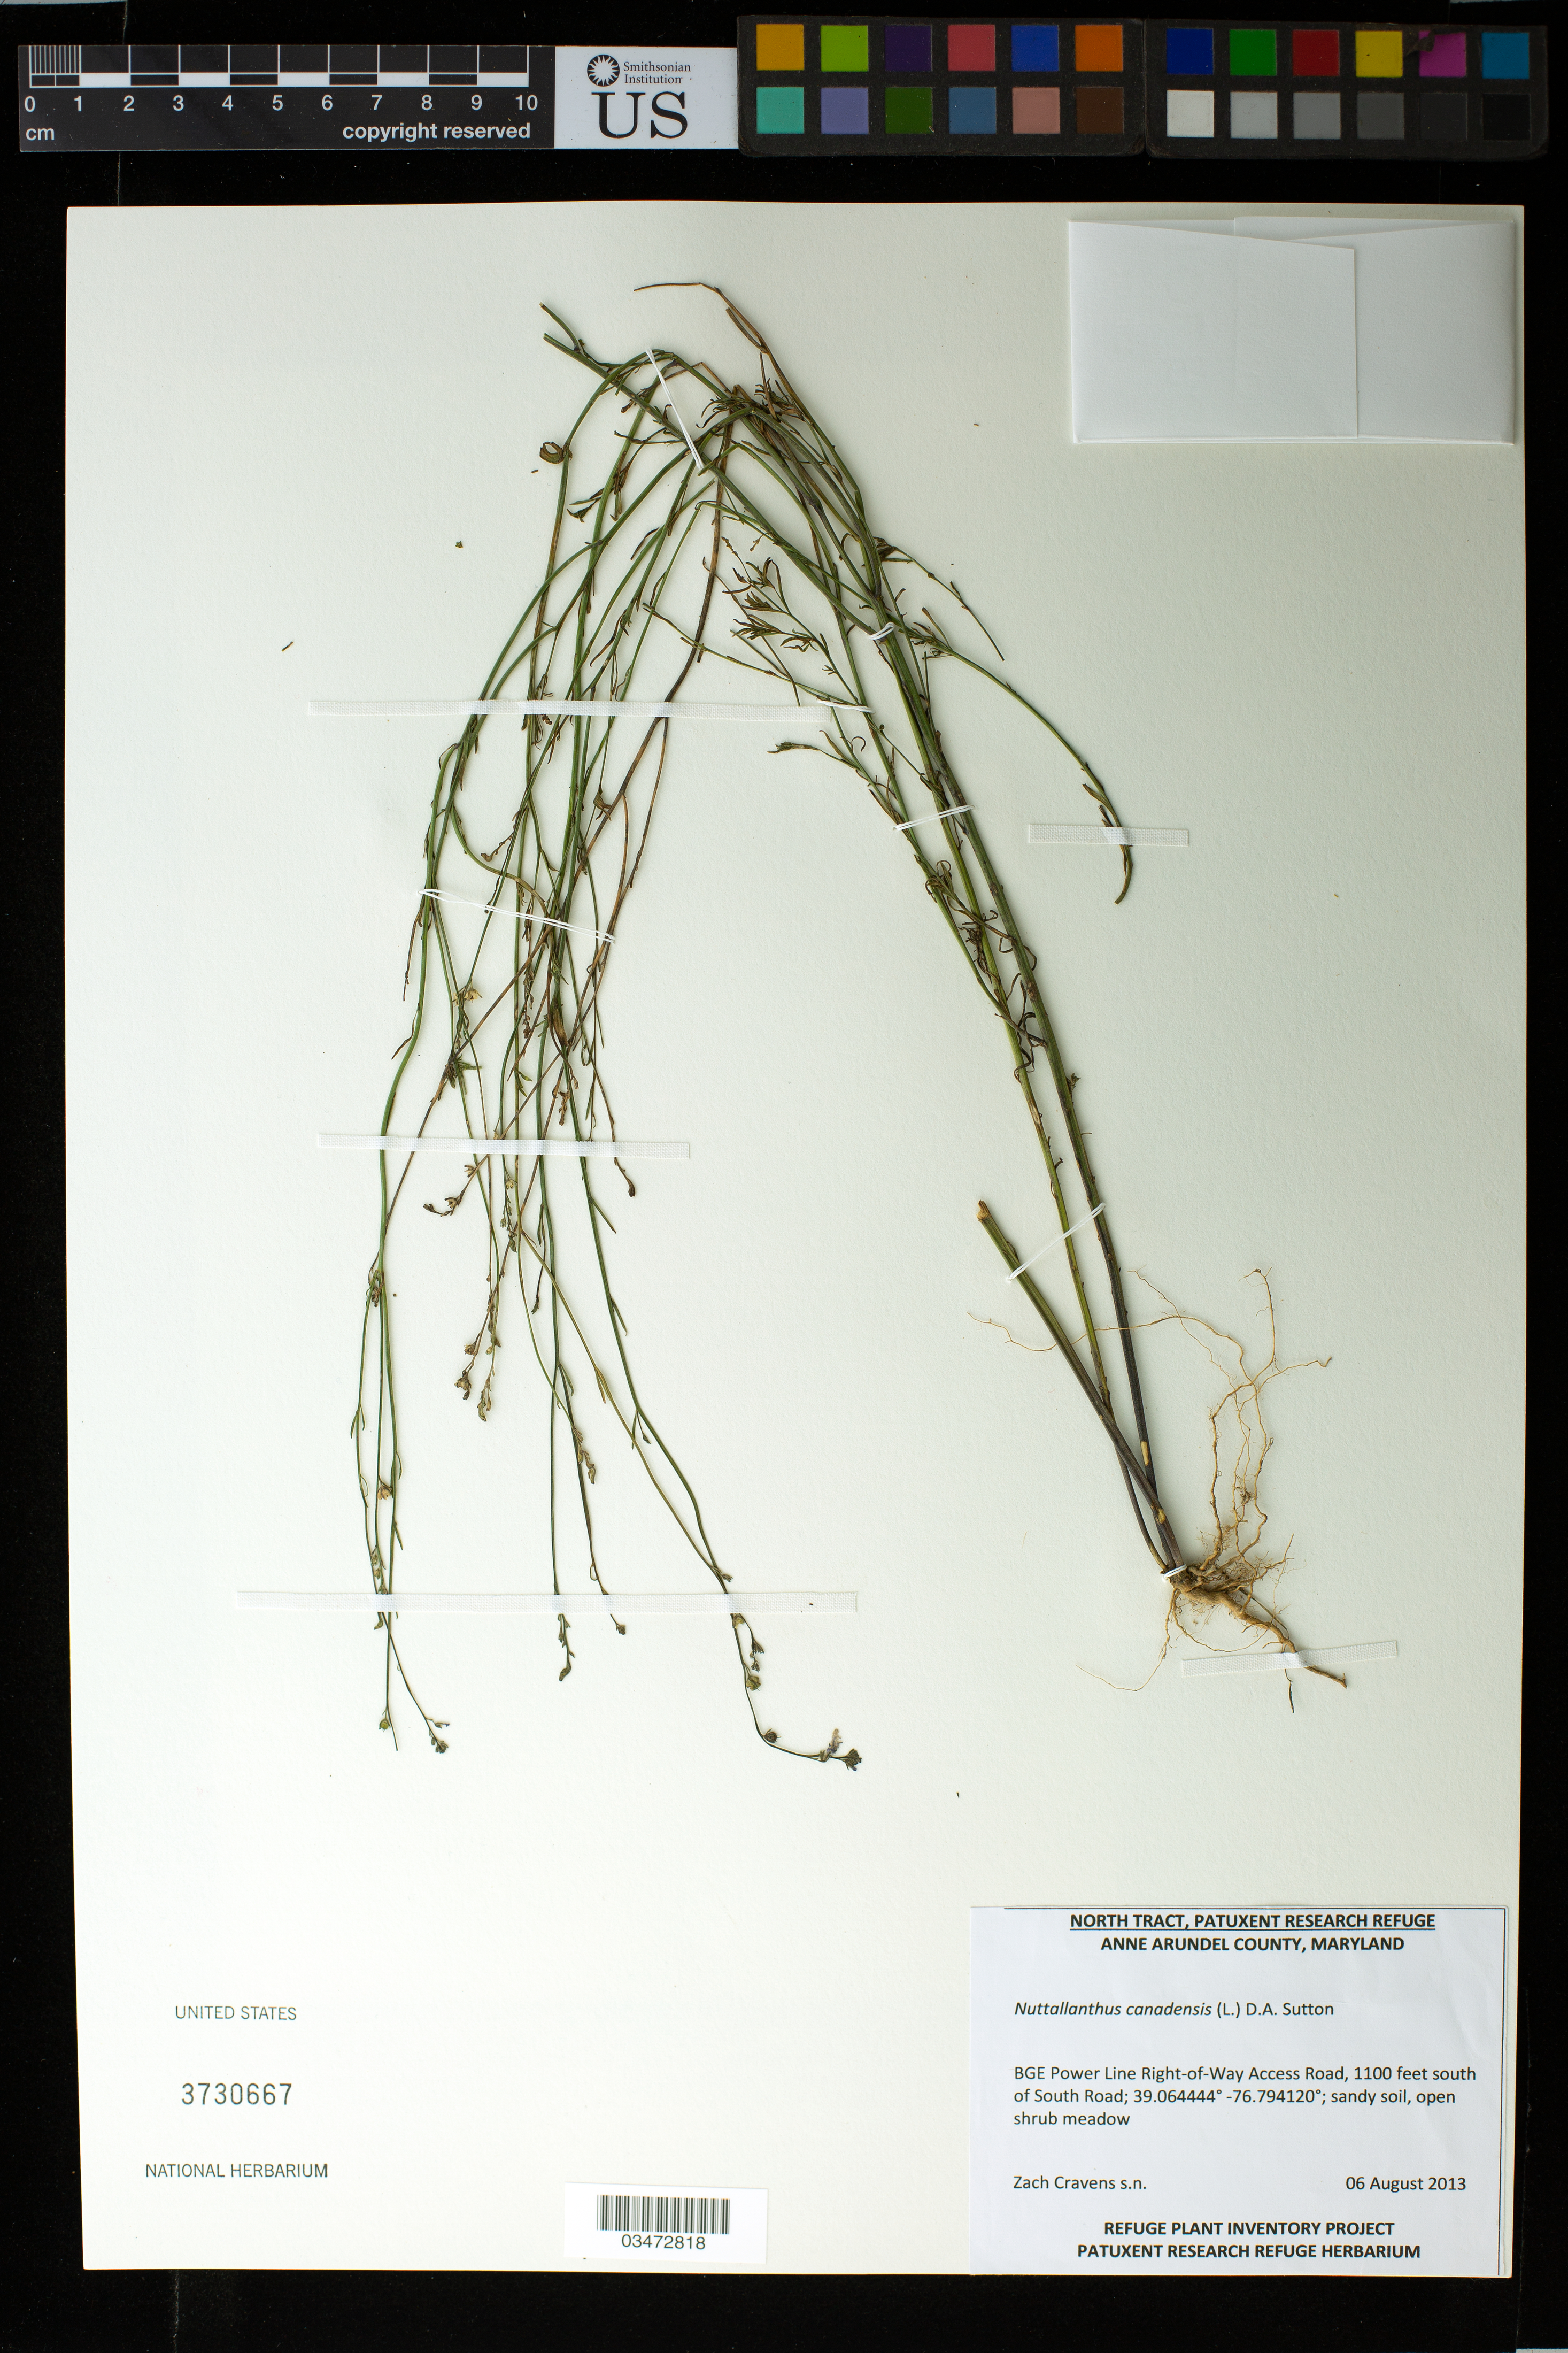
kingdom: Plantae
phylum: Tracheophyta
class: Magnoliopsida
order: Lamiales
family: Plantaginaceae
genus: Nuttallanthus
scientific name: Nuttallanthus canadensis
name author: (L.) D.A. Sutton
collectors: Z. Cravens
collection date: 2013-08-06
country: United States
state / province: Maryland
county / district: Anne Arundel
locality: BGE power Line Right-of-Way Access Road, 1100 feet south of South road.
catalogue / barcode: US 3730667